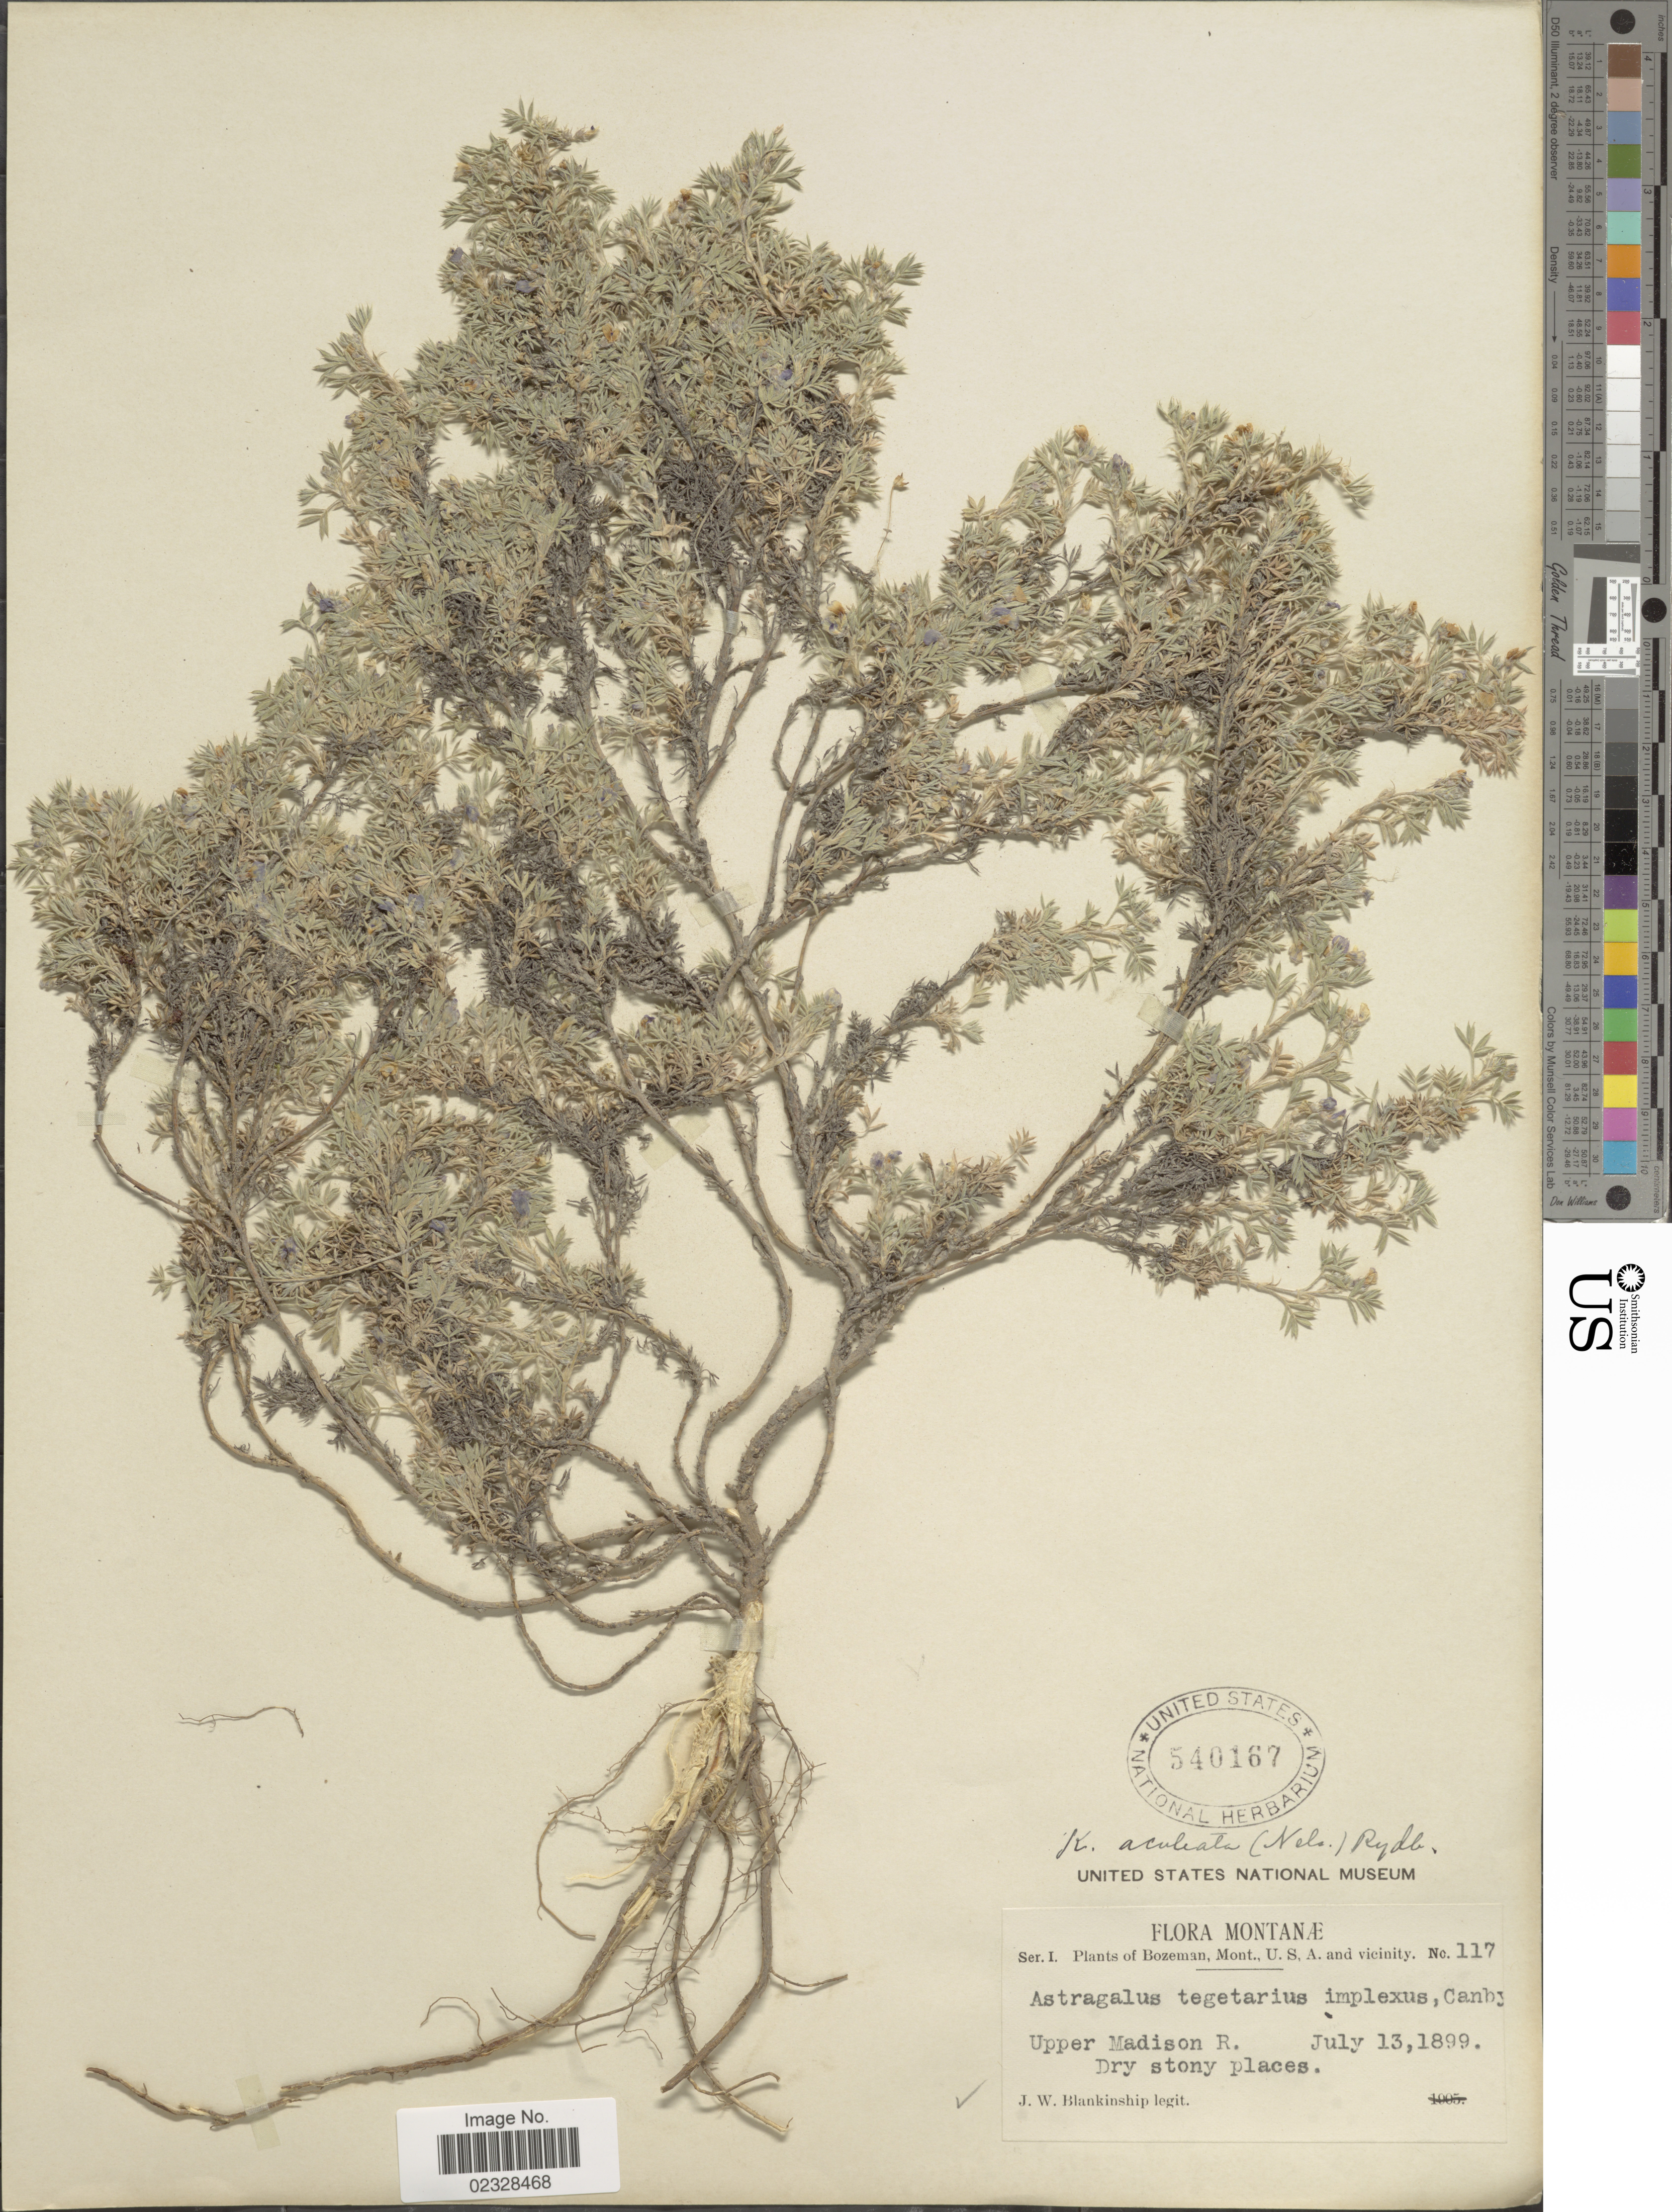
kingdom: Plantae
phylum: Tracheophyta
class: Magnoliopsida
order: Fabales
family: Fabaceae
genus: Astragalus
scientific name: Astragalus aculeatus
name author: A. Nelson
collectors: J. W. Blankinship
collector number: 117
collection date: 1899-07-13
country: United States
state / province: Montana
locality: Montanæ. Bozeman, Mont., U.S.A. and vicinity. Upper Madison R.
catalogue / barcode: US 540167